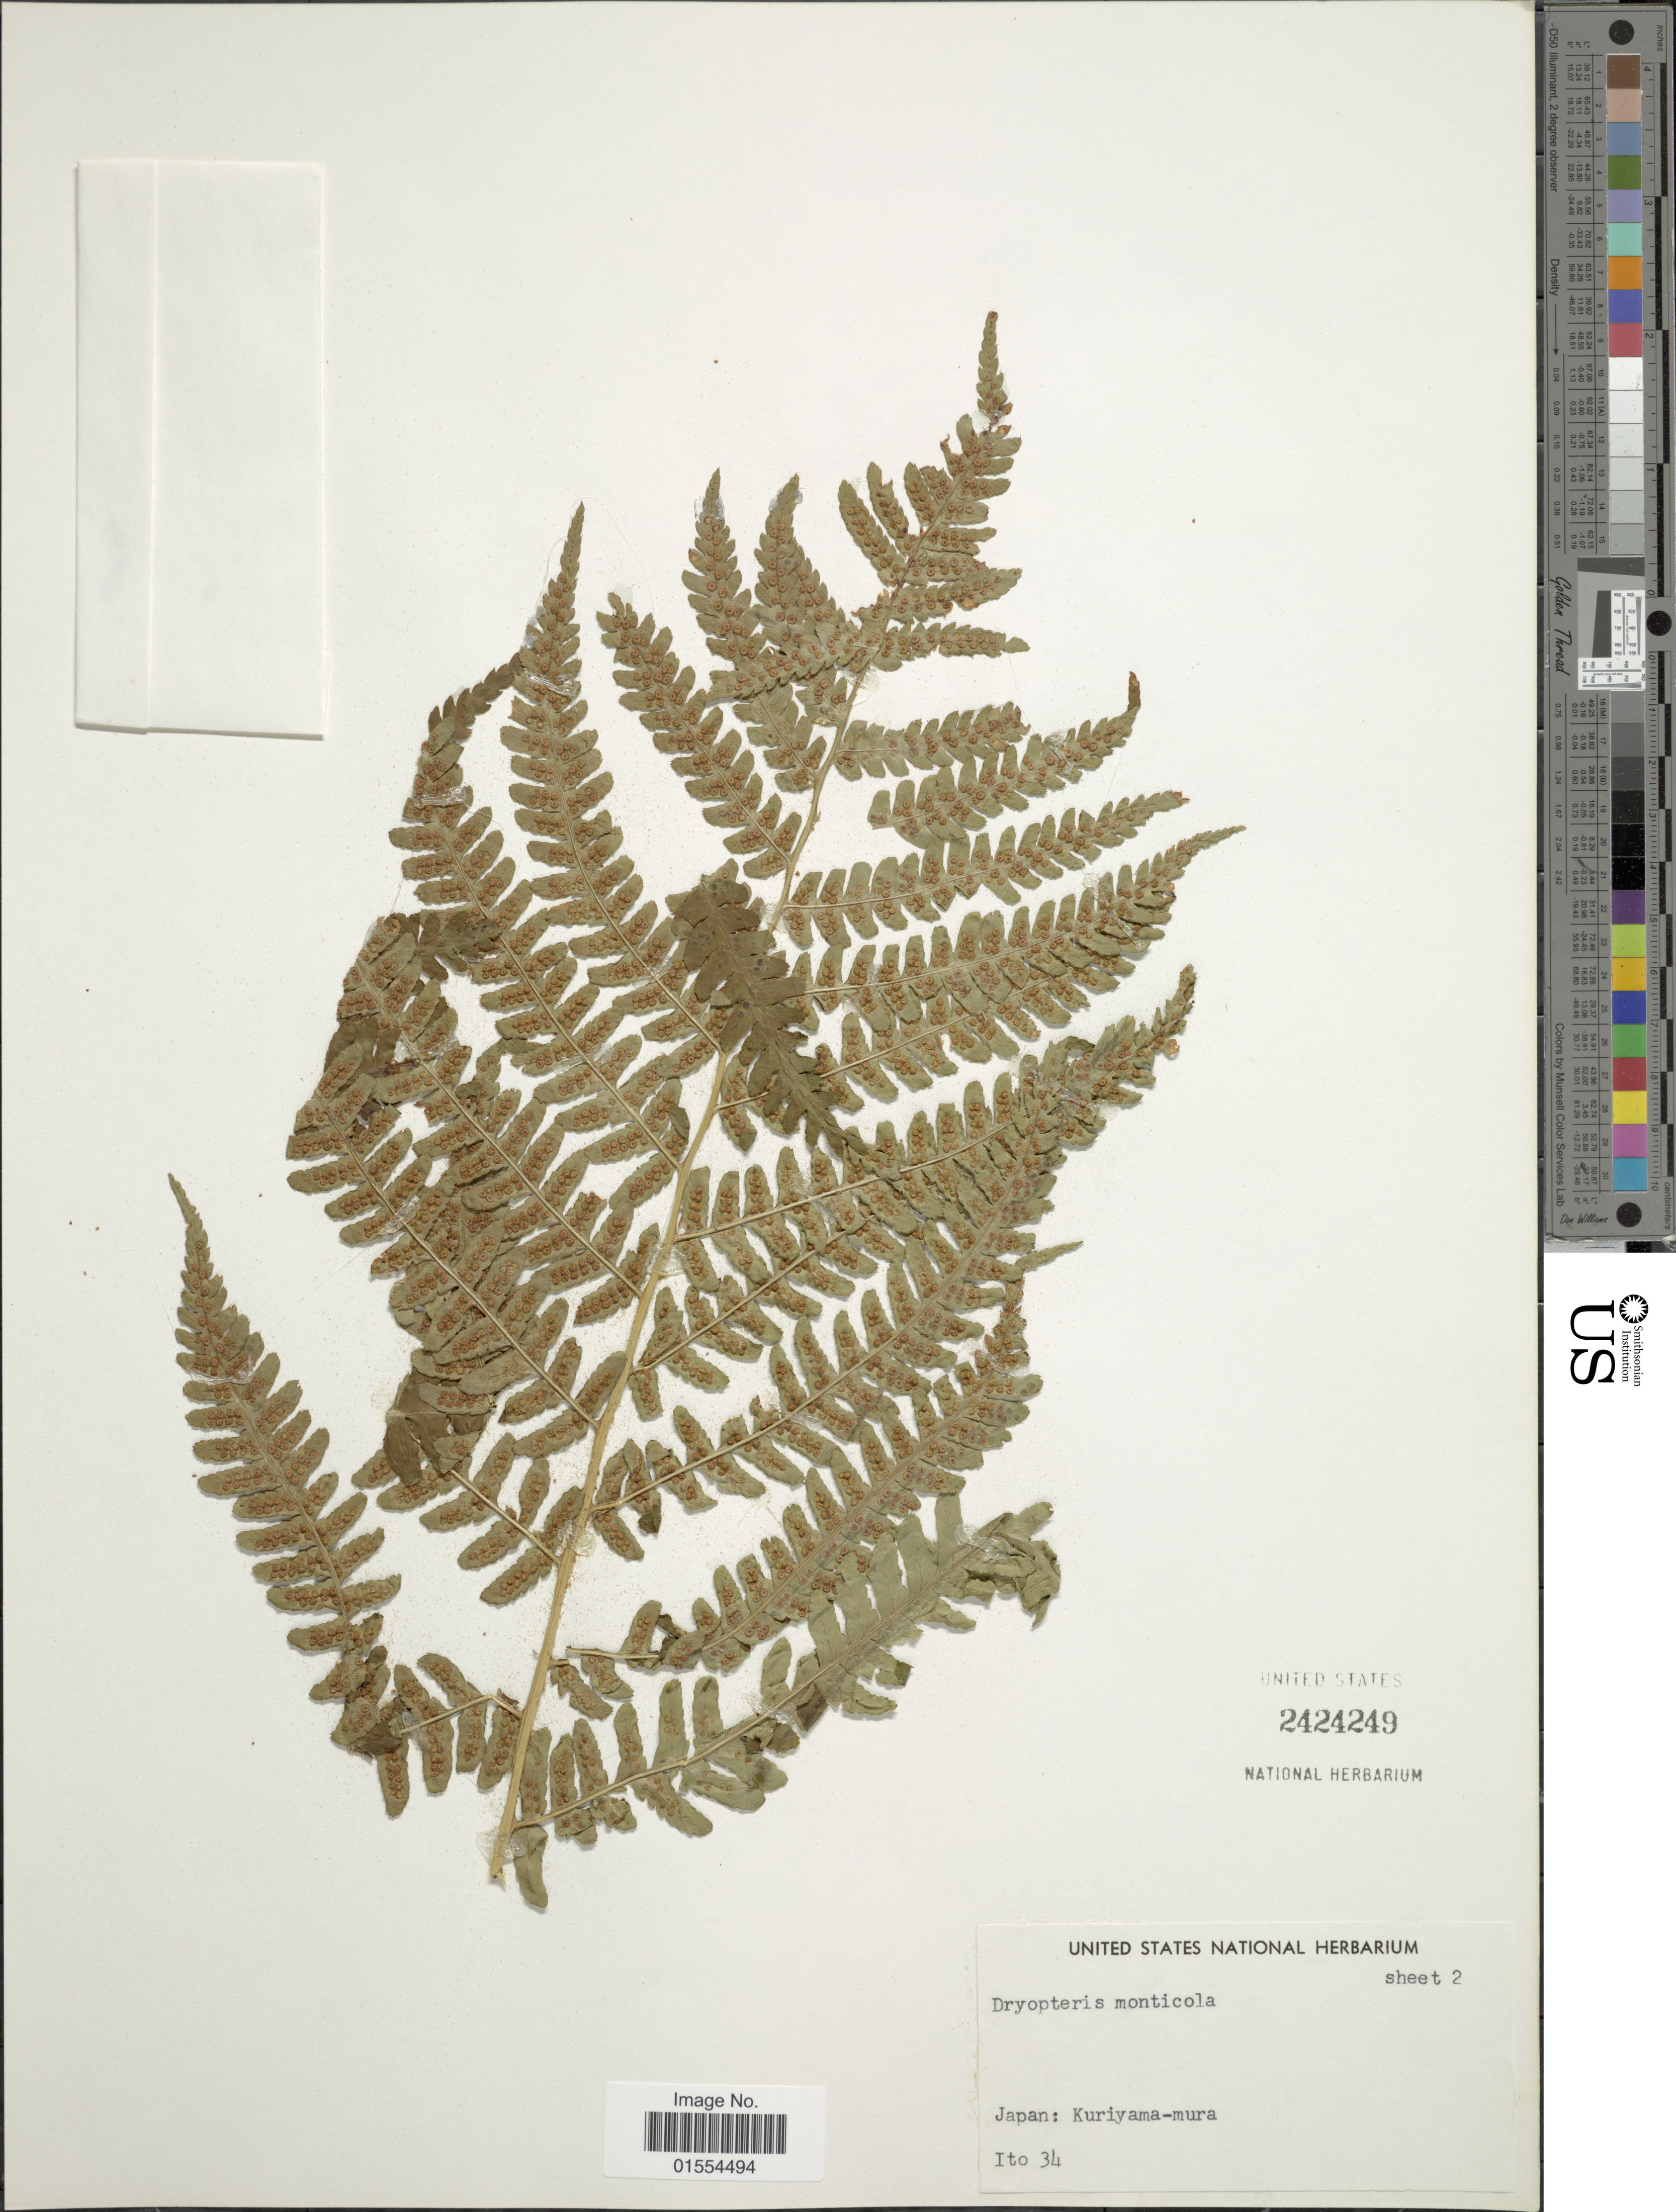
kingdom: Plantae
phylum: Tracheophyta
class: Polypodiopsida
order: Polypodiales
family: Dryopteridaceae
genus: Dryopteris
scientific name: Dryopteris monticola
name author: (Makino) C. Chr.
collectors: -. Ito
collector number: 34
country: Japan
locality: Japan: Kuriyama-mura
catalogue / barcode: US 2424249